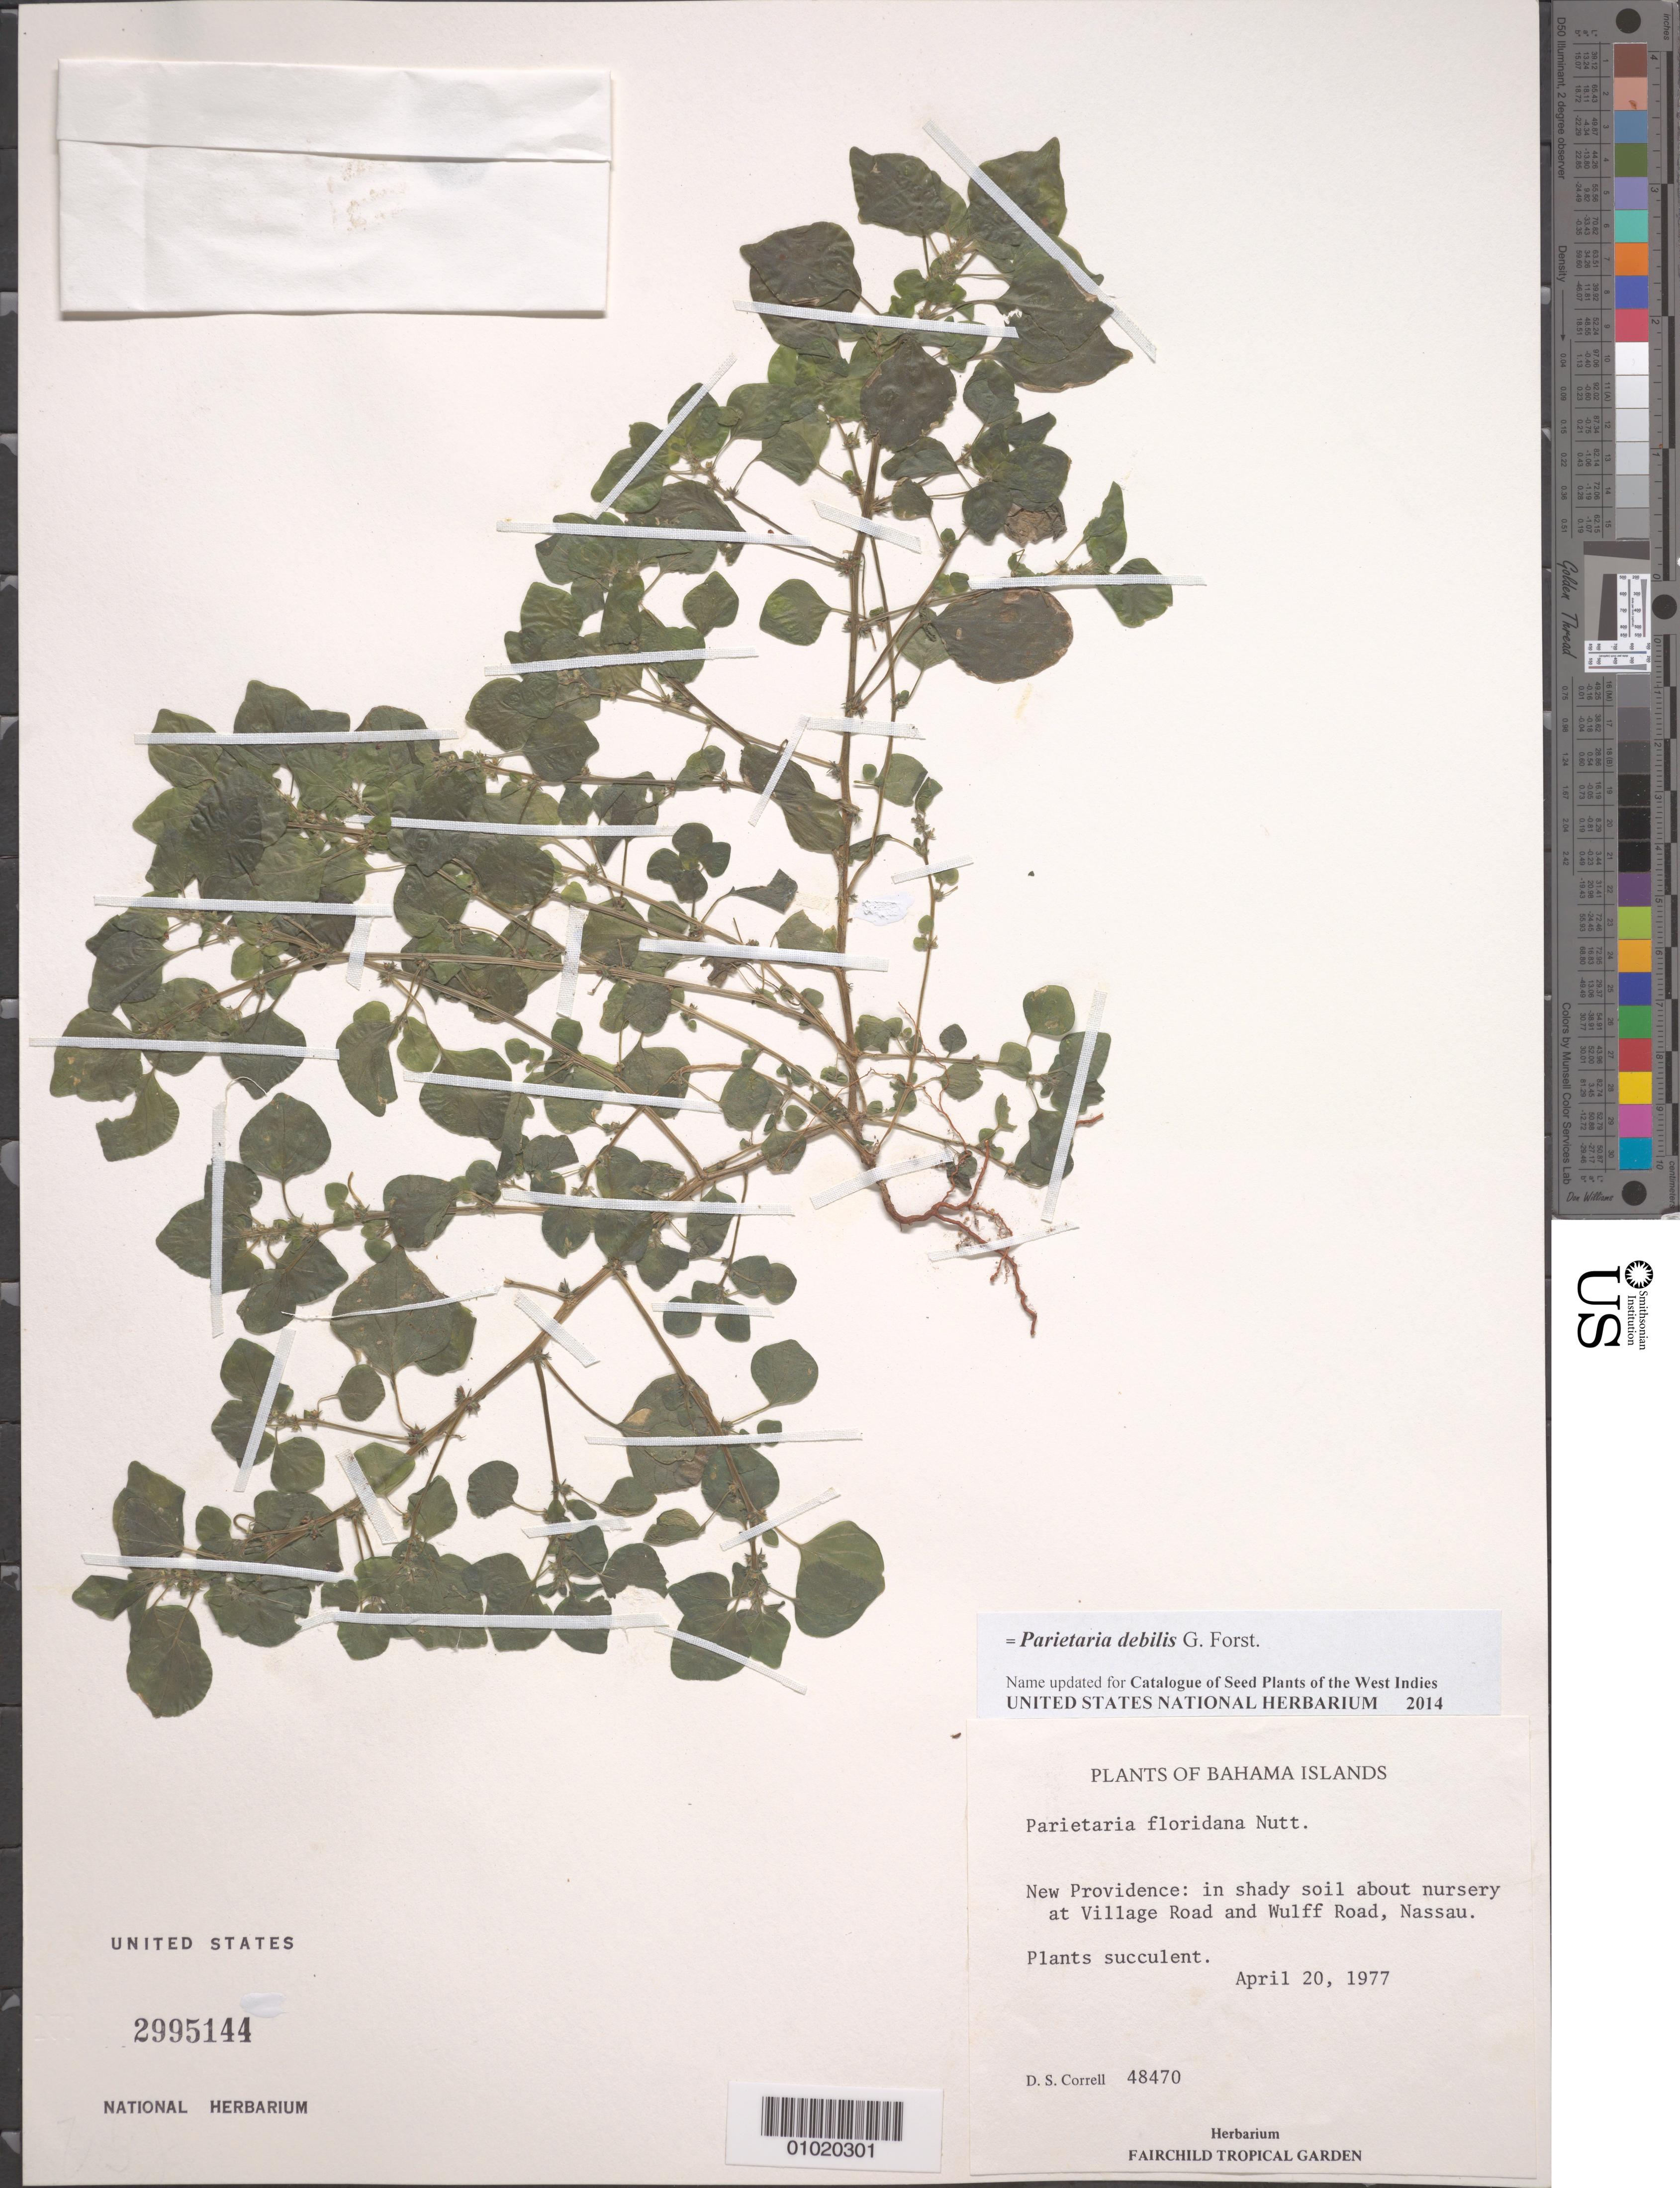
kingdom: Plantae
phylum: Tracheophyta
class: Magnoliopsida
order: Rosales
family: Urticaceae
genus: Parietaria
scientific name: Parietaria debilis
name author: G. Forst.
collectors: D. S. Correll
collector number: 48470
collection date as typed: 20 Apr 1977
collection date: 1977-04-20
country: Bahamas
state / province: New Providence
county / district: Nassau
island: New Providence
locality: New Providence: in shady soil about nursery at Village Road and Wulff Road, Nassau.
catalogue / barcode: US 2995144